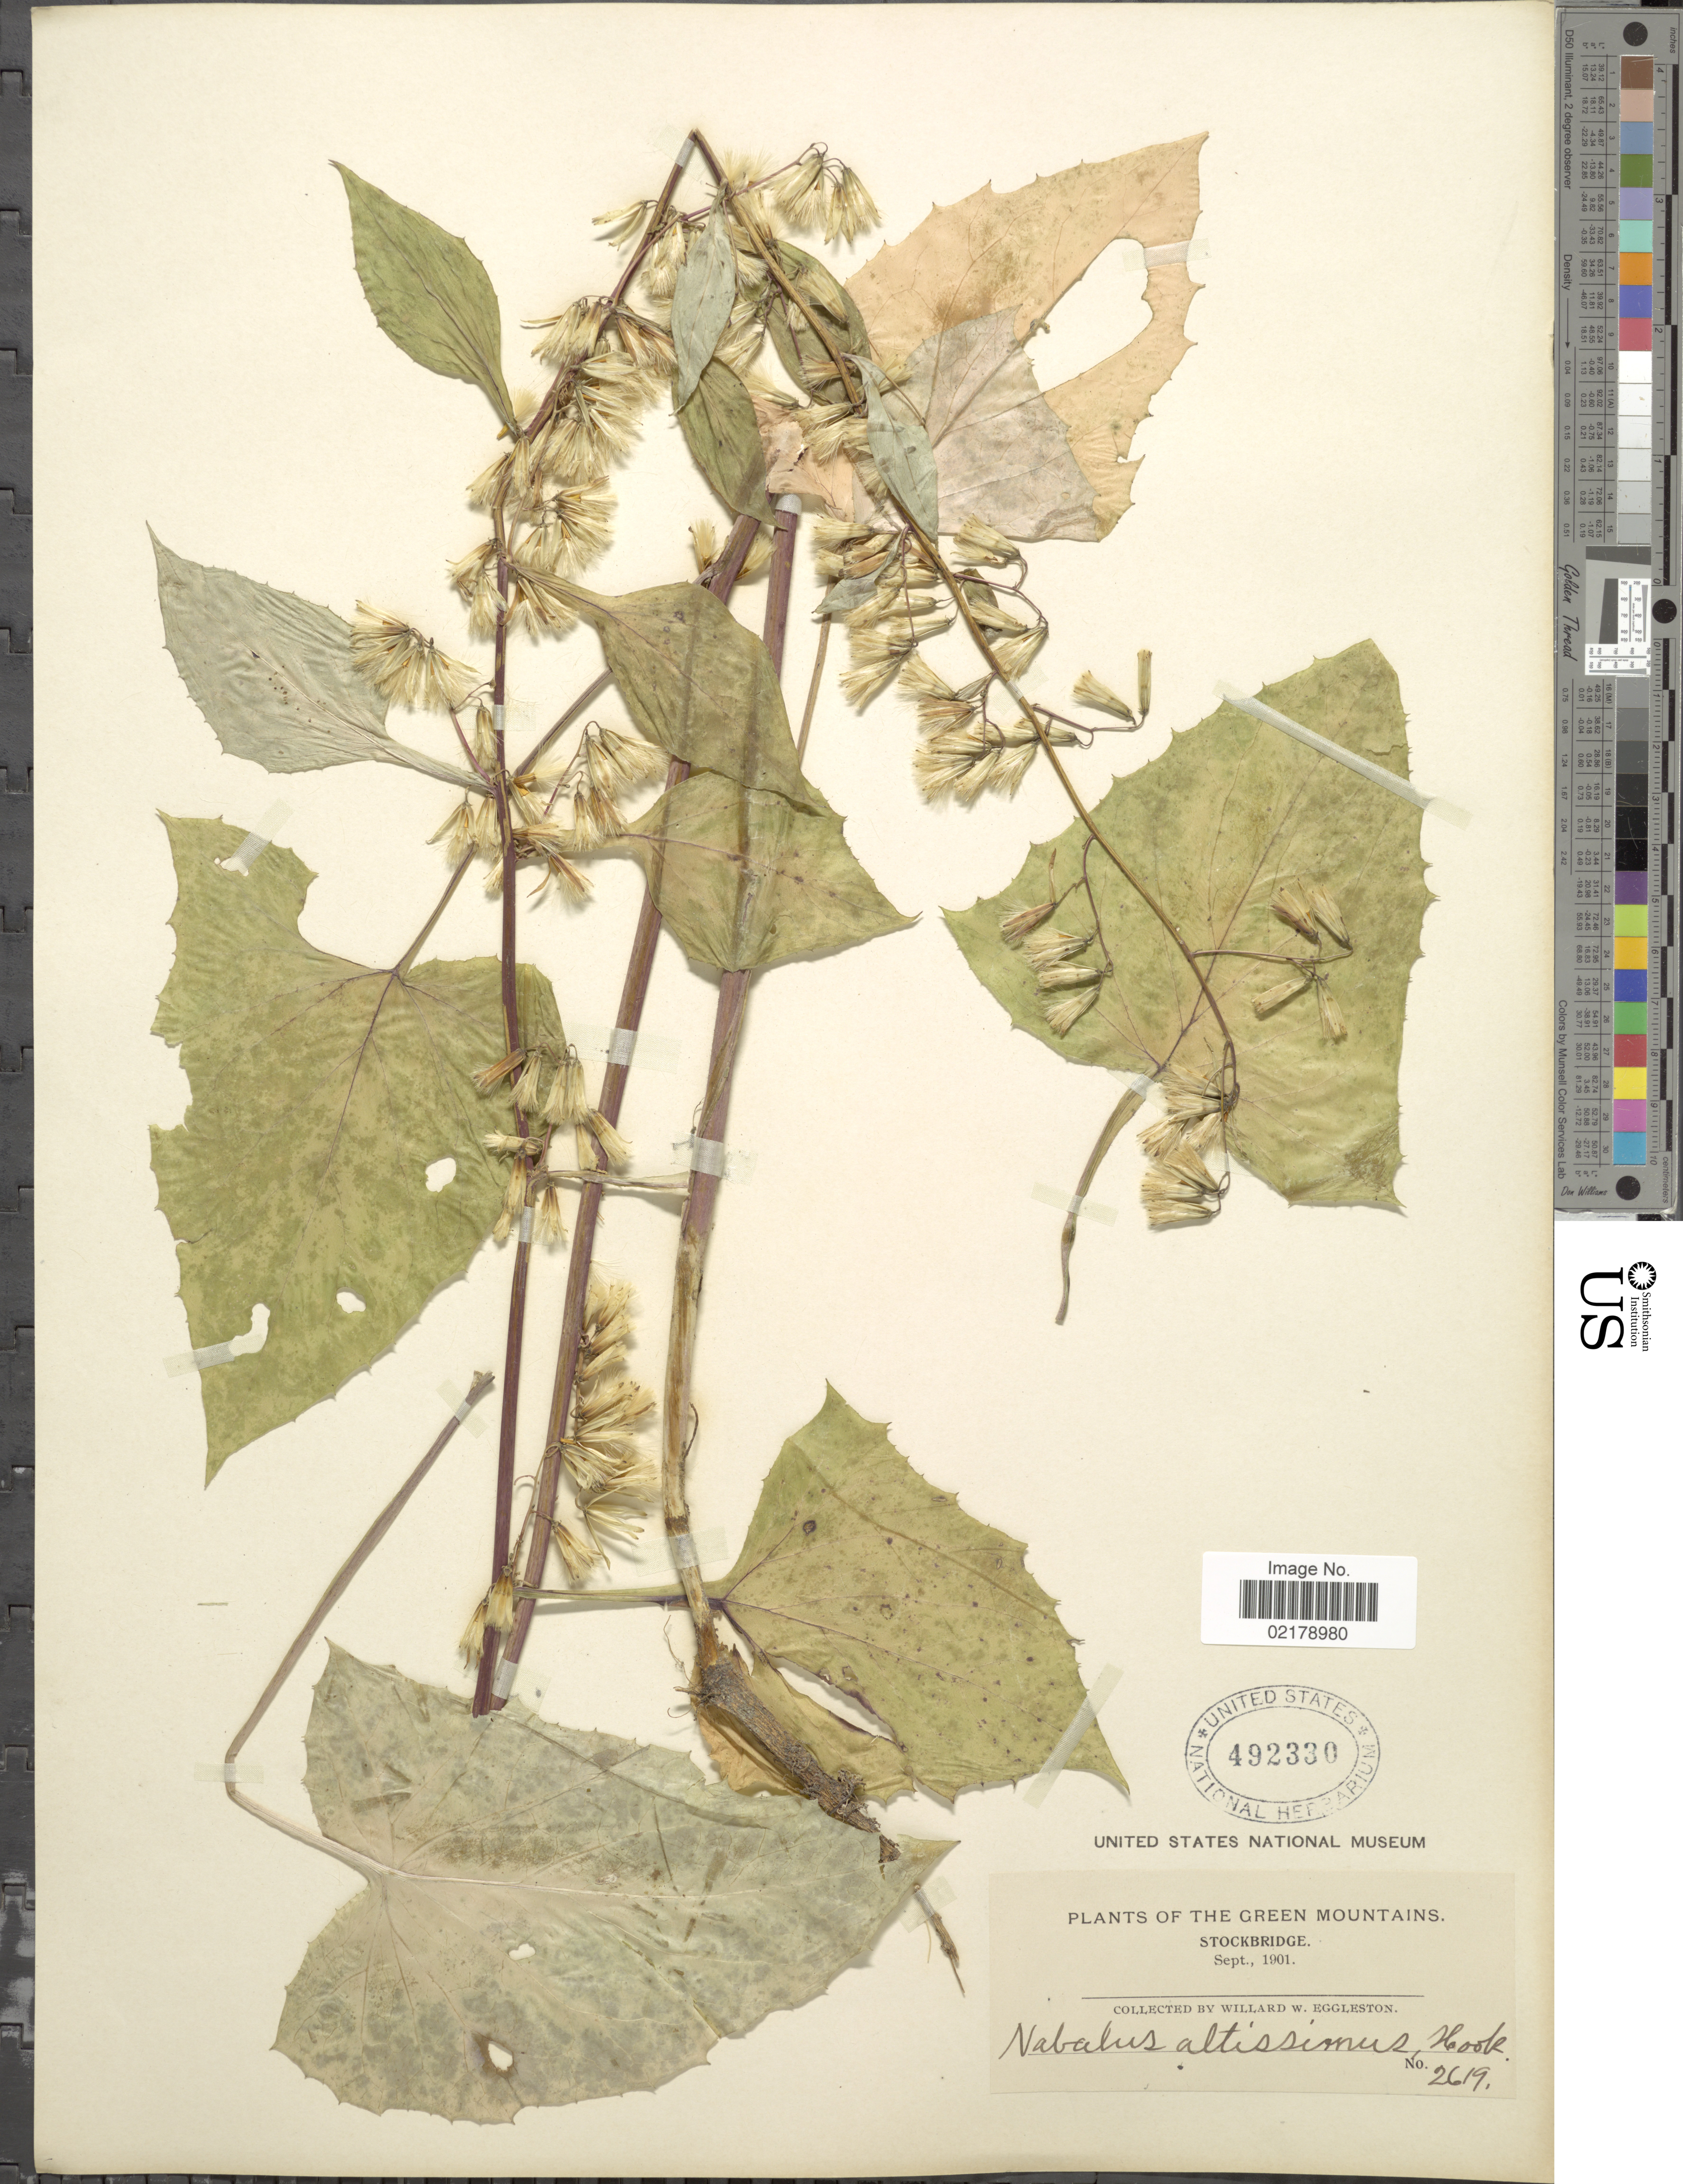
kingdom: Plantae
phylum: Tracheophyta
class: Magnoliopsida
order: Asterales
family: Asteraceae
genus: Nabalus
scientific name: Nabalus altissimus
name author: (L.) Hook.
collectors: W. W. Eggleston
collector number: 2619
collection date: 1901-09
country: United States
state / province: Vermont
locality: The Green Mountains, Stocksbridge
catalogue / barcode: US 492330